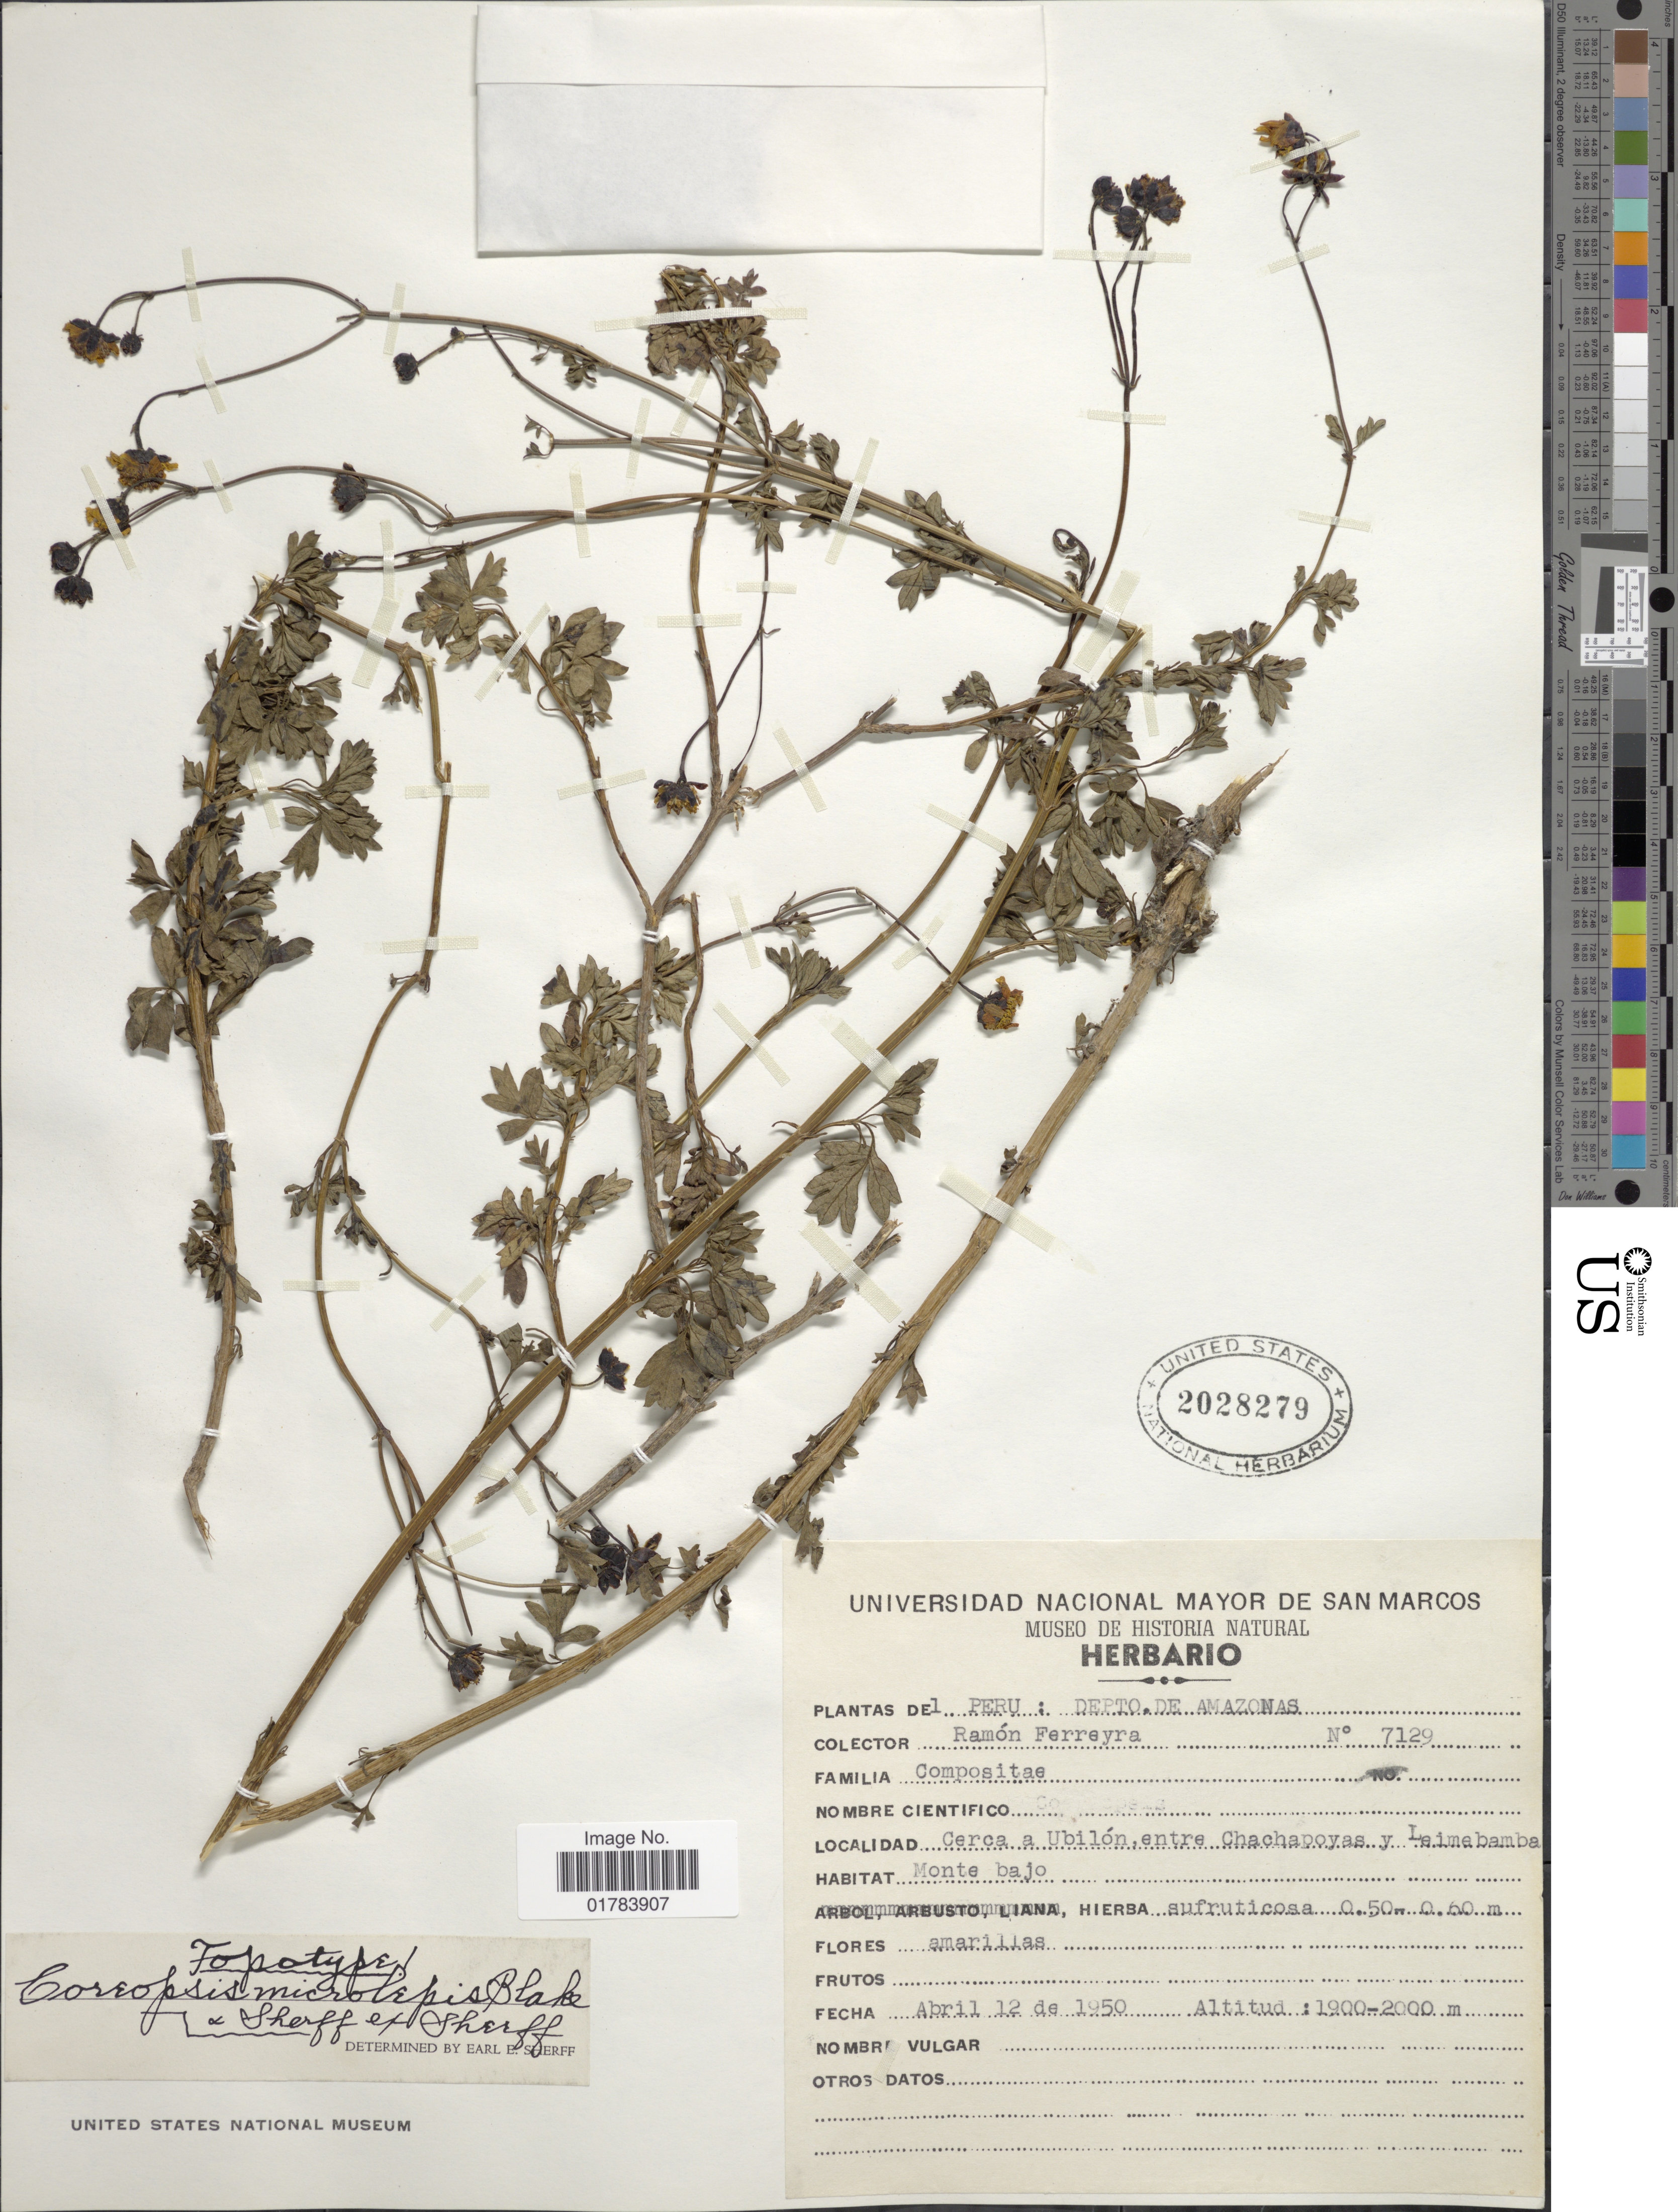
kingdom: Plantae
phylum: Tracheophyta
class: Magnoliopsida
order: Asterales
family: Asteraceae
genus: Coreopsis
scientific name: Coreopsis microlepis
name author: S.F. Blake & Sherff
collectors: R. A. Ferreyra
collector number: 7129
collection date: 1950-04-12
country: Peru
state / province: Amazonas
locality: Cerca a Ubilon, entre Chachapoyas y Laimebamba. Monte bajo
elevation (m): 1900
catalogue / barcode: US 2028279